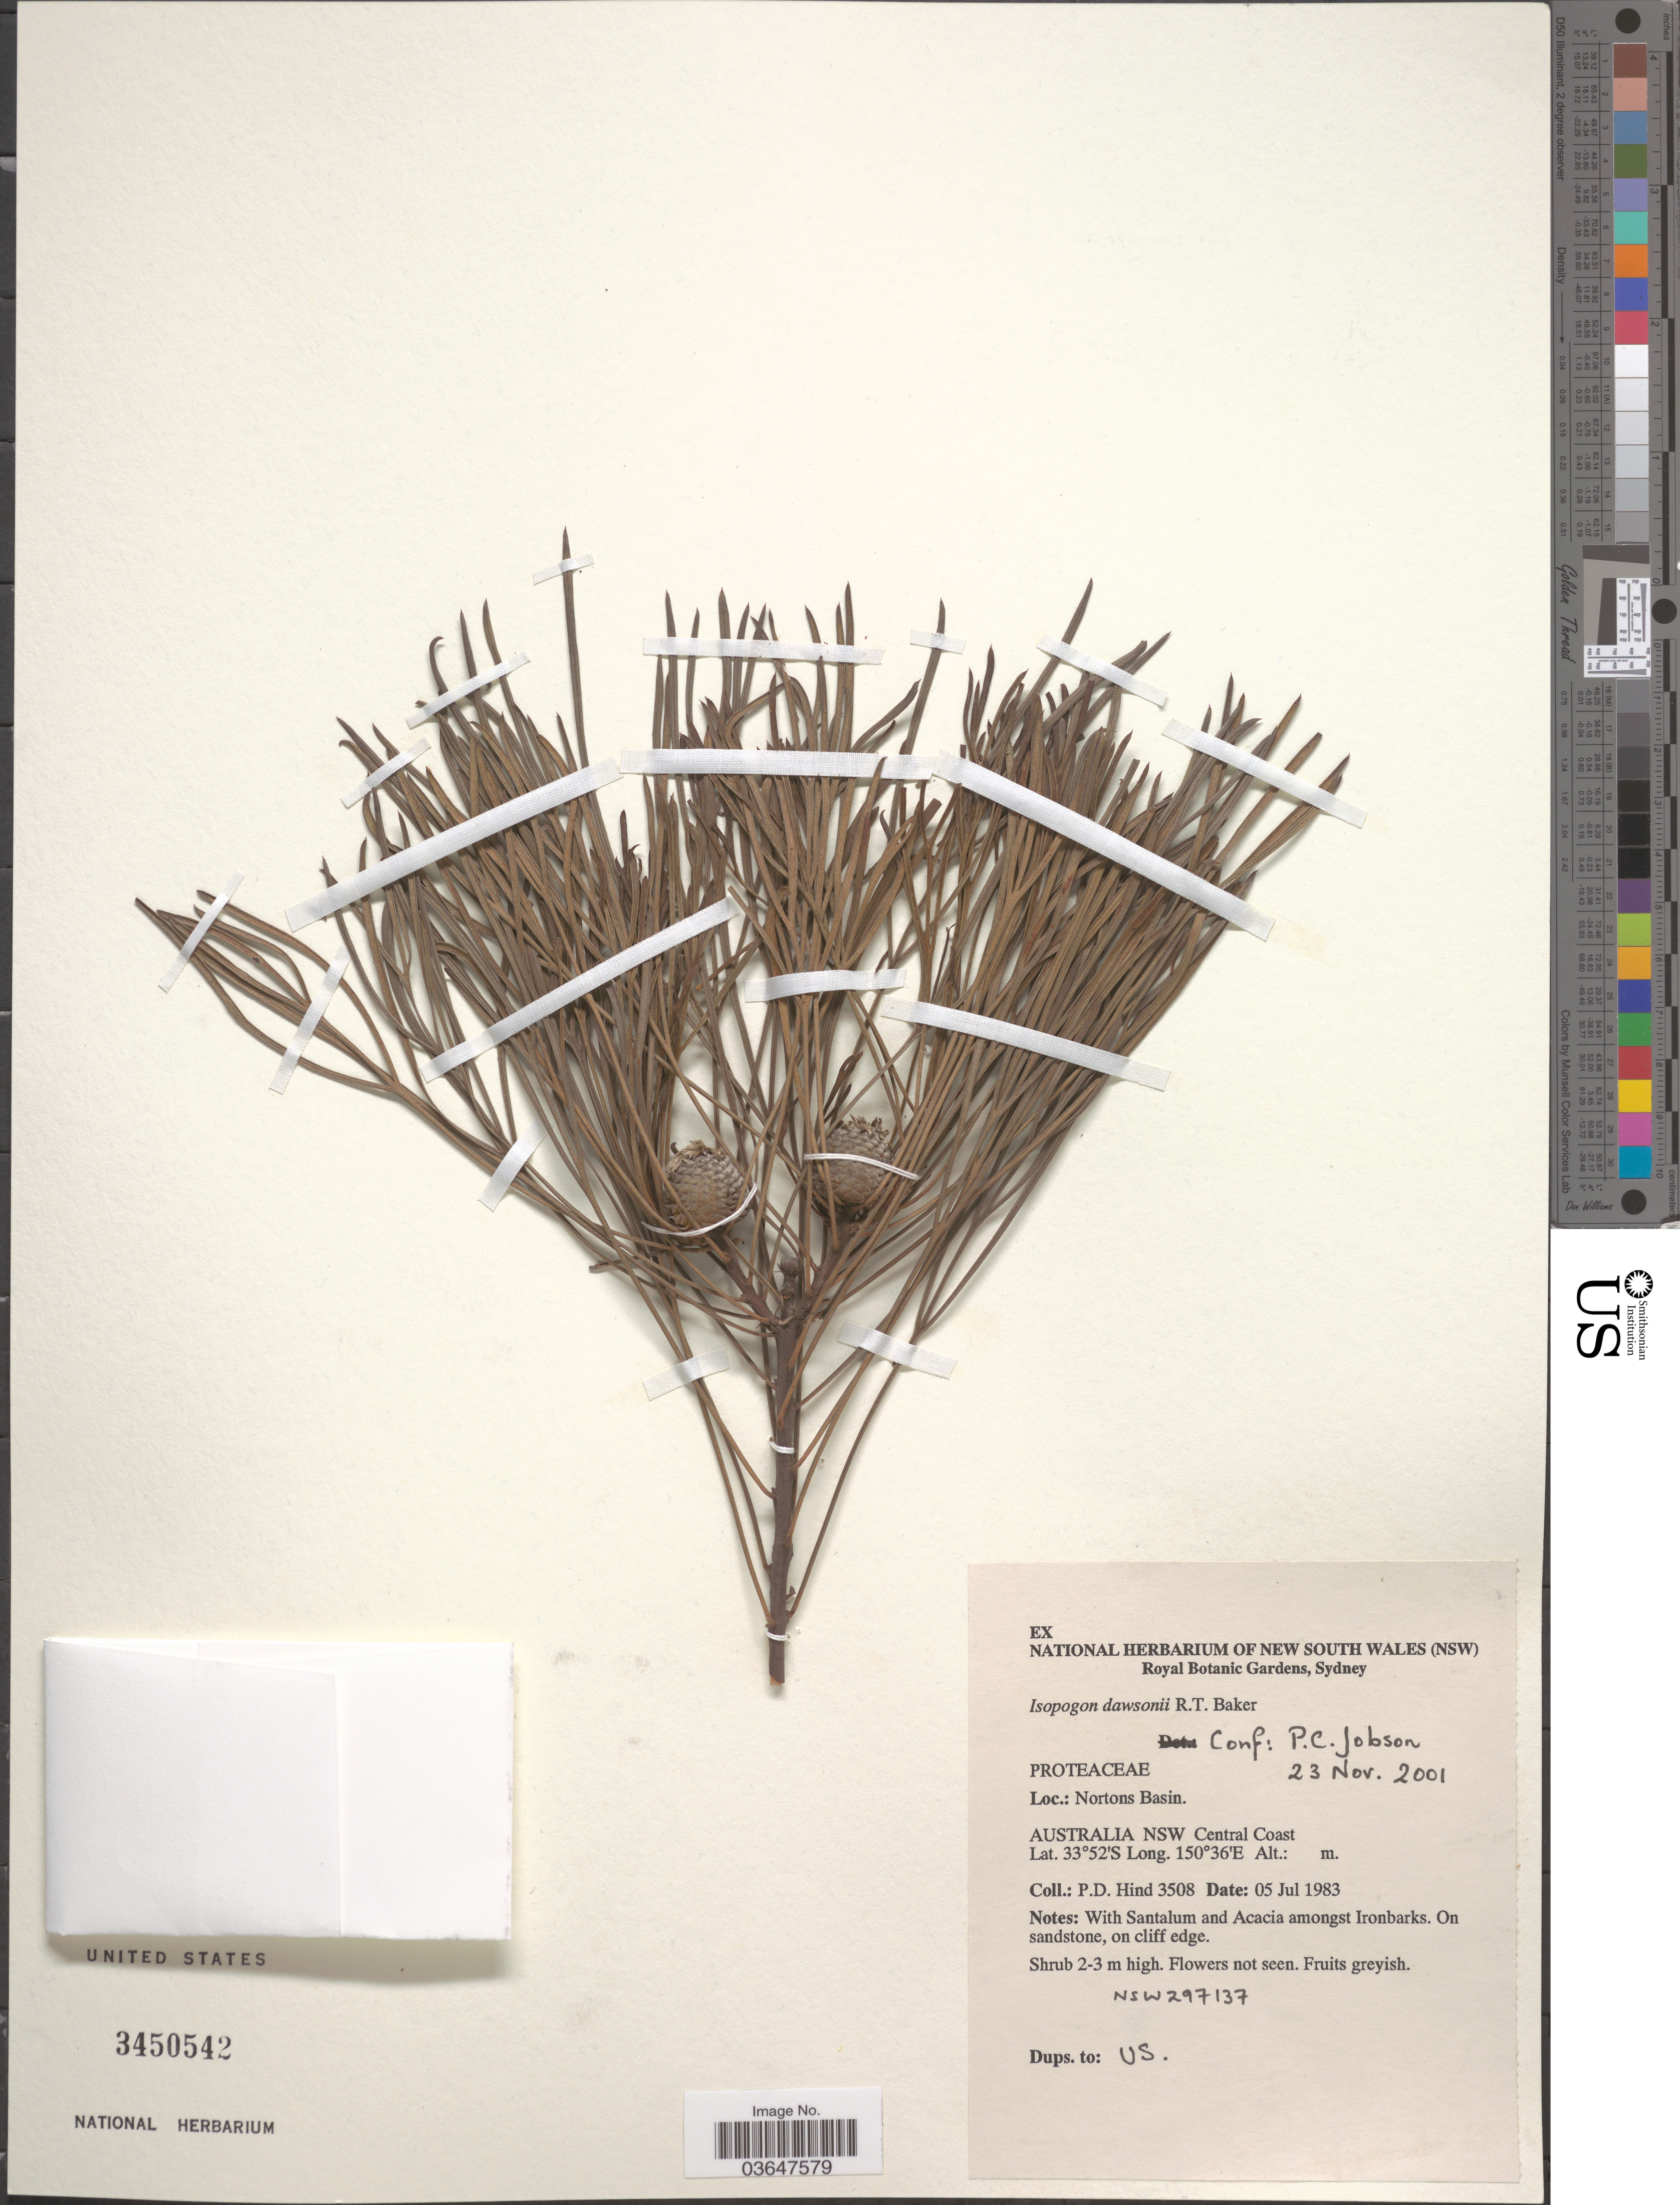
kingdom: Plantae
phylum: Tracheophyta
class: Magnoliopsida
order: Proteales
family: Proteaceae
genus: Isopogon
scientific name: Isopogon dawsonii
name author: R.T. Baker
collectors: P. Hind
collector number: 3508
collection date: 1983-07-05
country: Australia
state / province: New South Wales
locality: Nortons Basin. NSW Central Coast.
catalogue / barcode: US 3450542